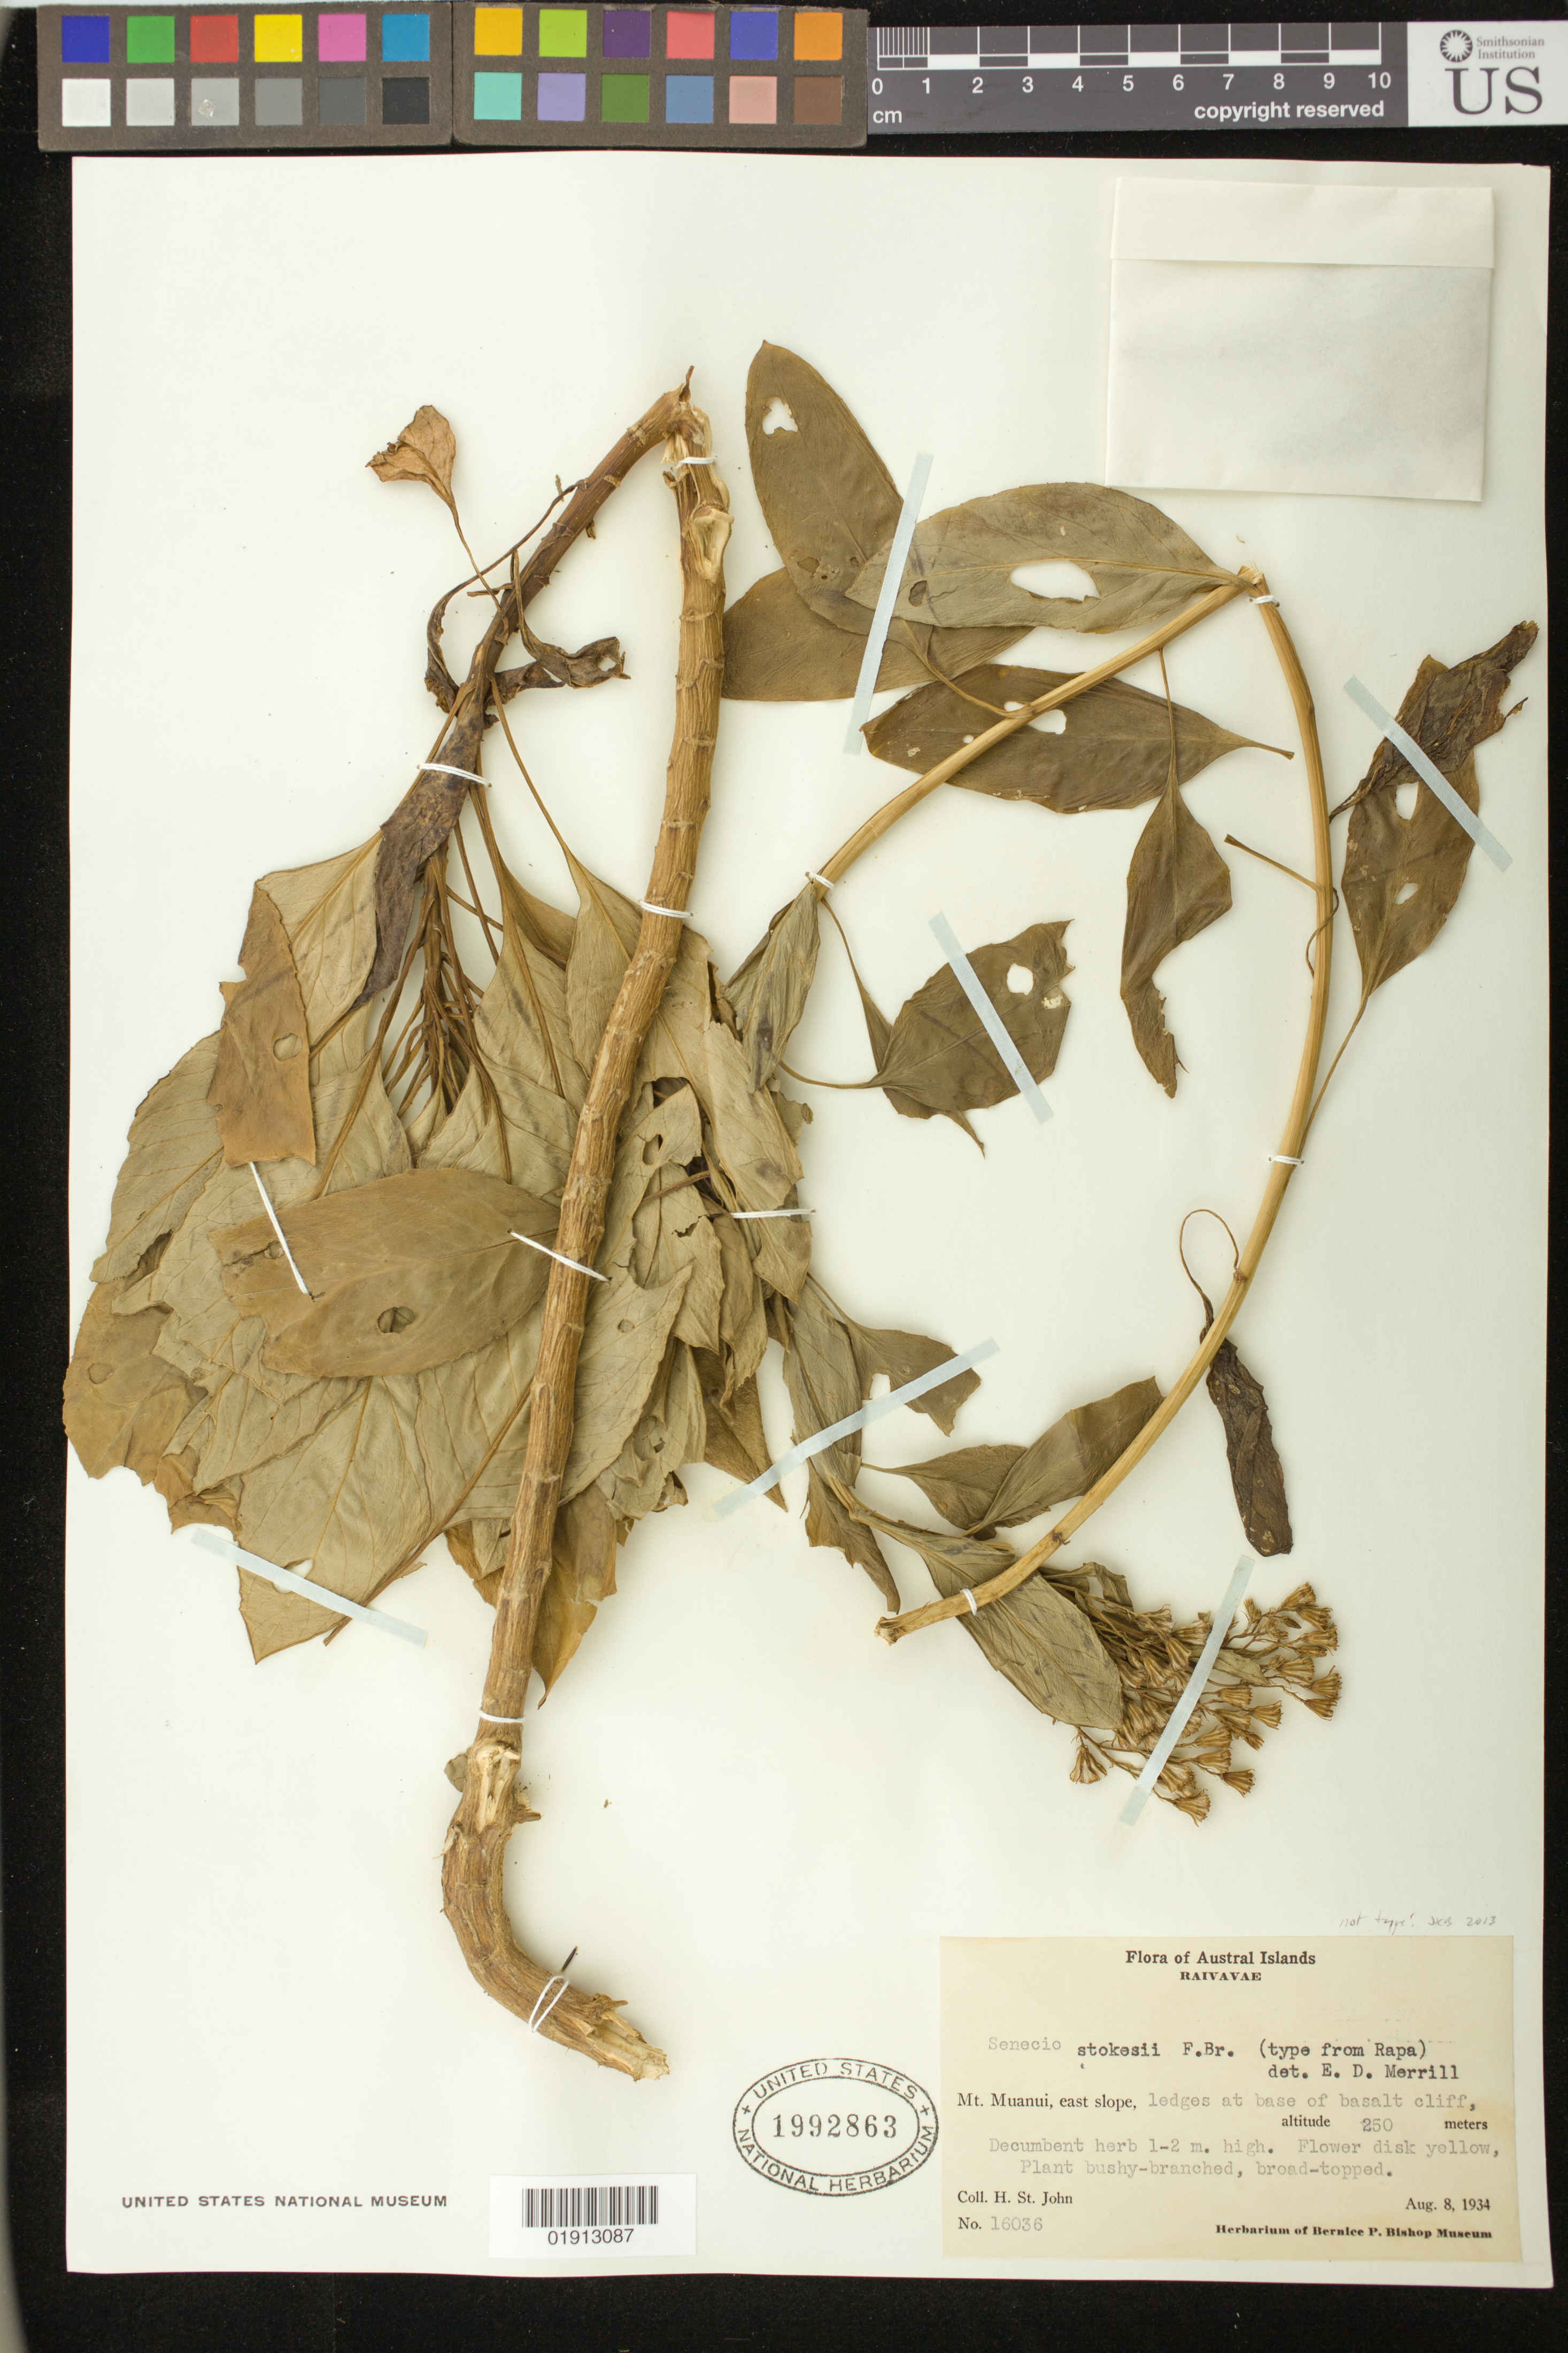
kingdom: Plantae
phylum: Tracheophyta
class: Magnoliopsida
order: Asterales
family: Asteraceae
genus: Senecio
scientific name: Senecio stokesii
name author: F. Br.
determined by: Merrill, Elmer D.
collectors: H. St. John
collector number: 16036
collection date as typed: Aug. 8, 1934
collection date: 1934-08-08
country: French Polynesia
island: Raivavae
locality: Austral Islands, Raivavae, Mt. Muanui, east slope, ledges at base of basalt cliff.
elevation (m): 250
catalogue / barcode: US 1992863